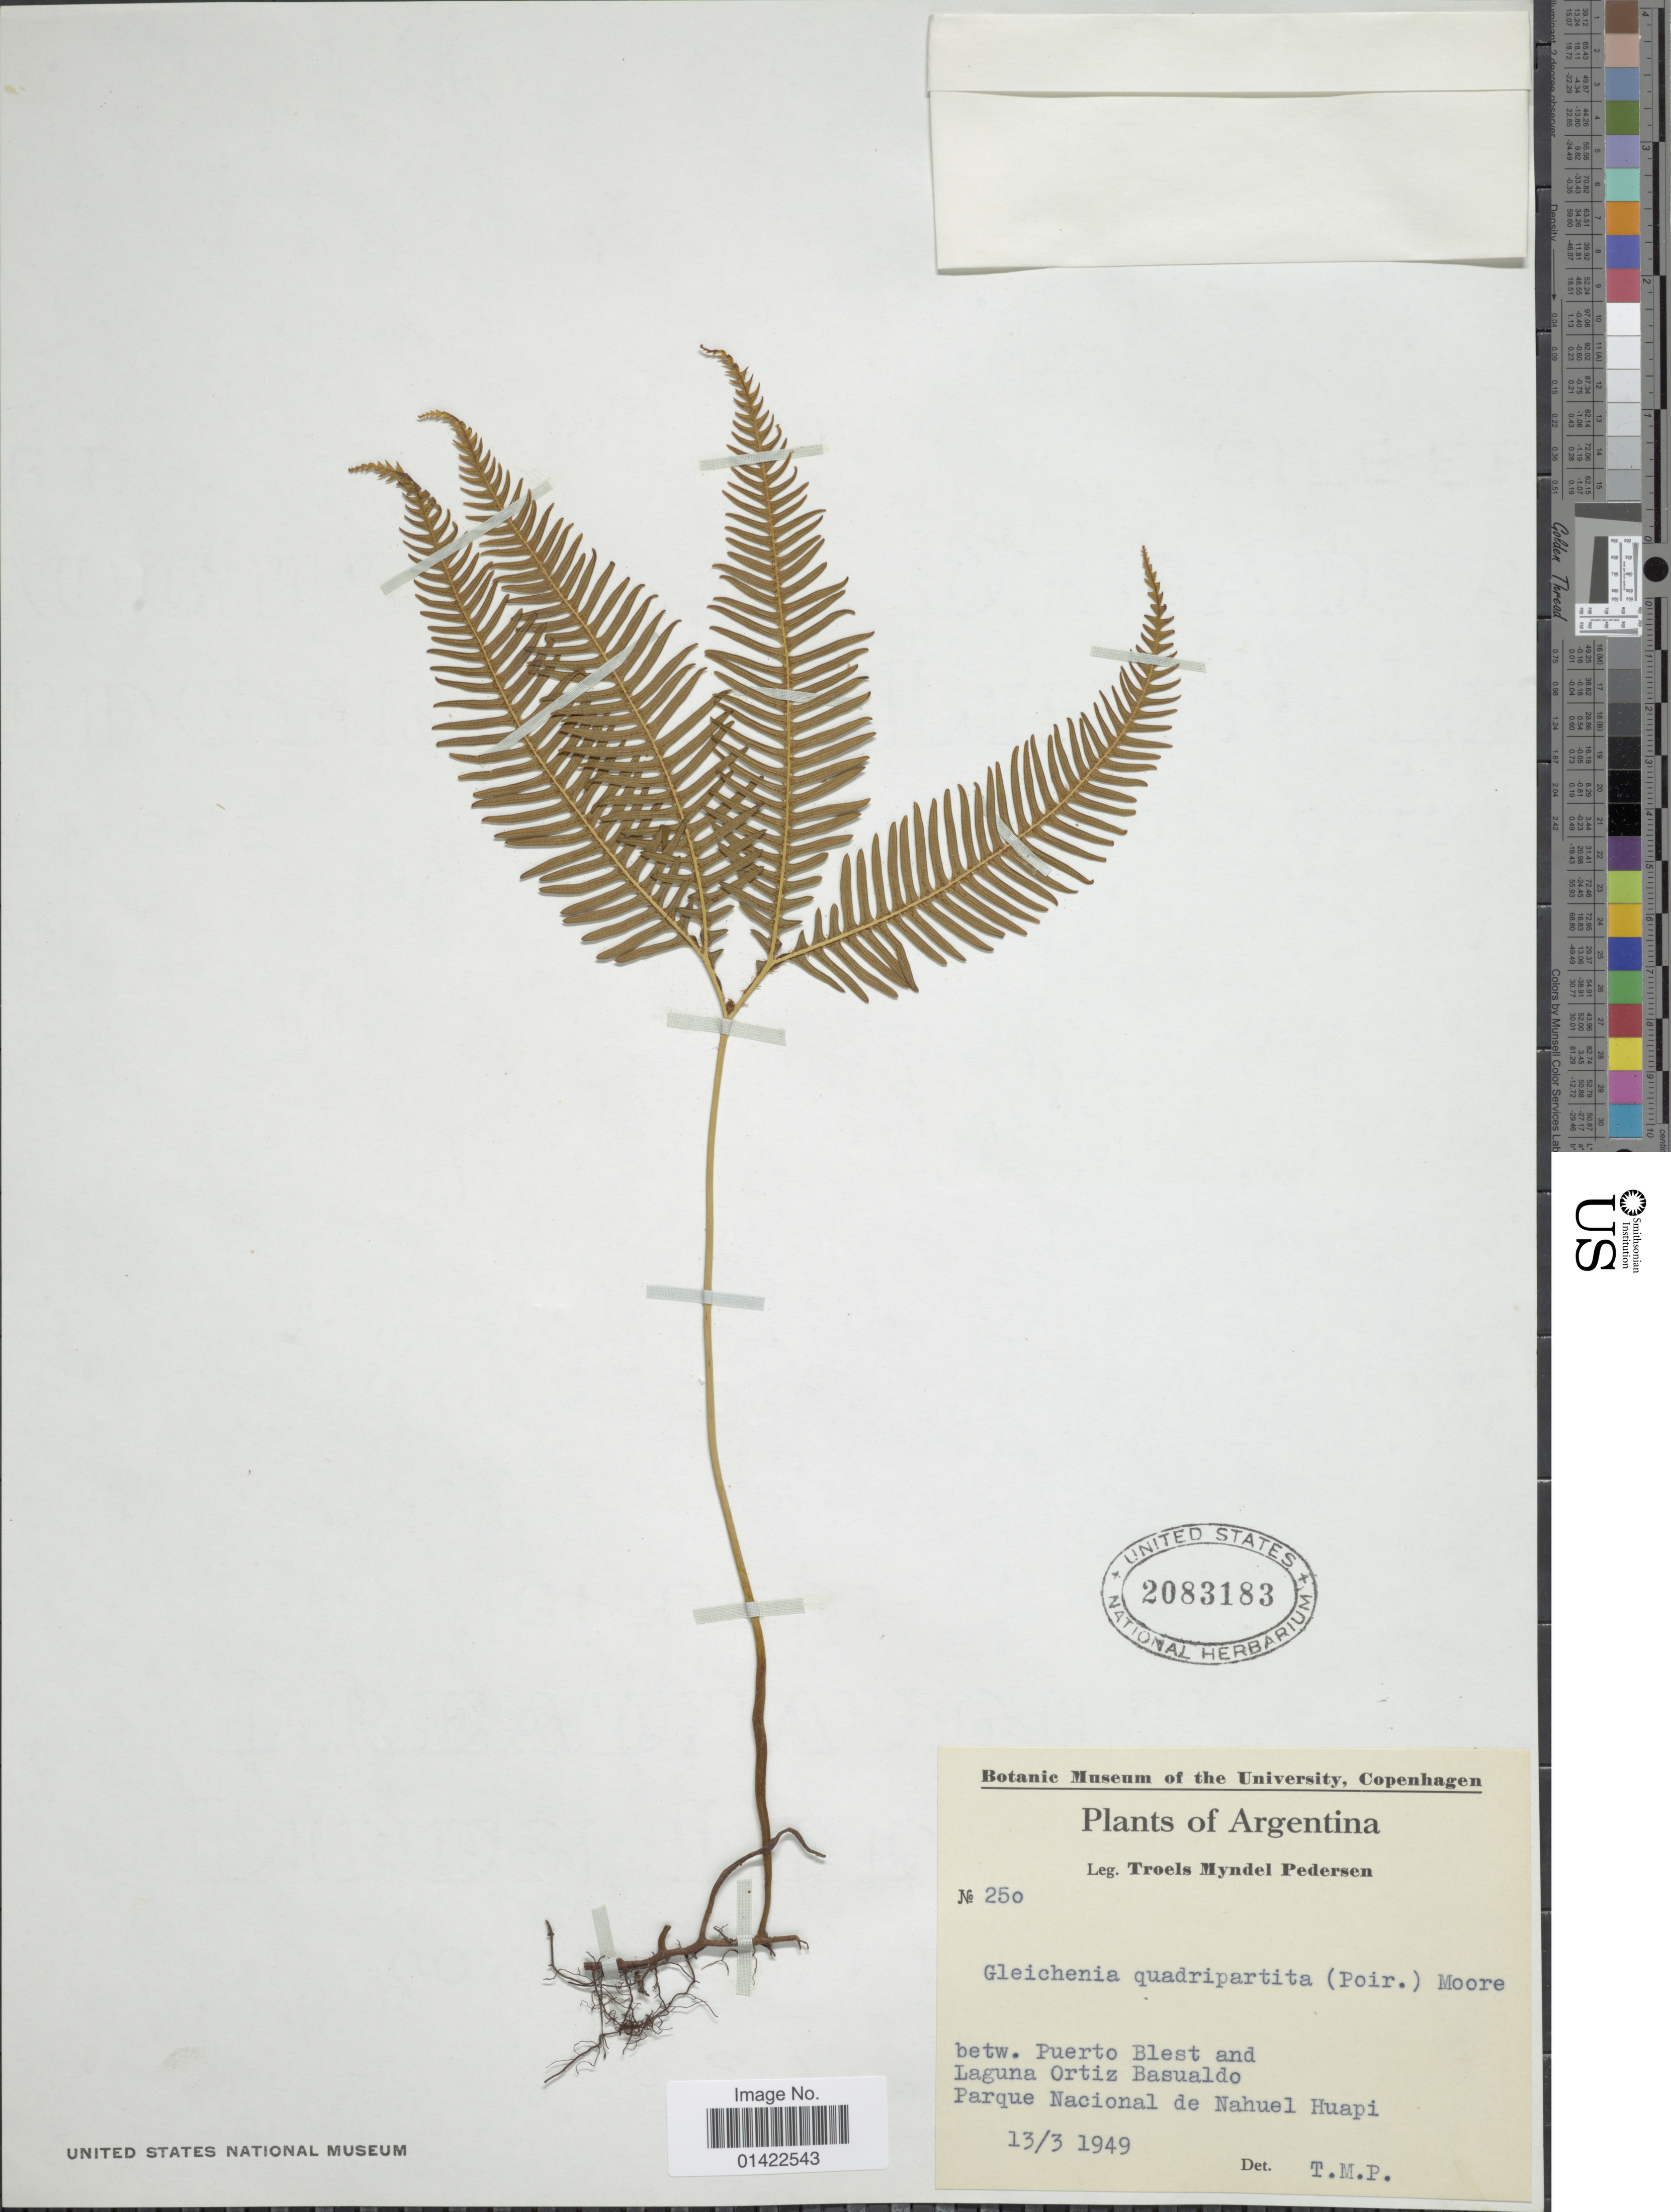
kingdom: Plantae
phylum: Tracheophyta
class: Polypodiopsida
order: Gleicheniales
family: Gleicheniaceae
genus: Sticherus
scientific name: Sticherus quadripartitus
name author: (Poir.) Ching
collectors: T. Pederson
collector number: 250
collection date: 1949-03-13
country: Argentina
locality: Betw. Puerto Blest and Laguna Ortiz Basualdo, Parque Nacional de Nahuel Huapi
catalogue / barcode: US 2083183